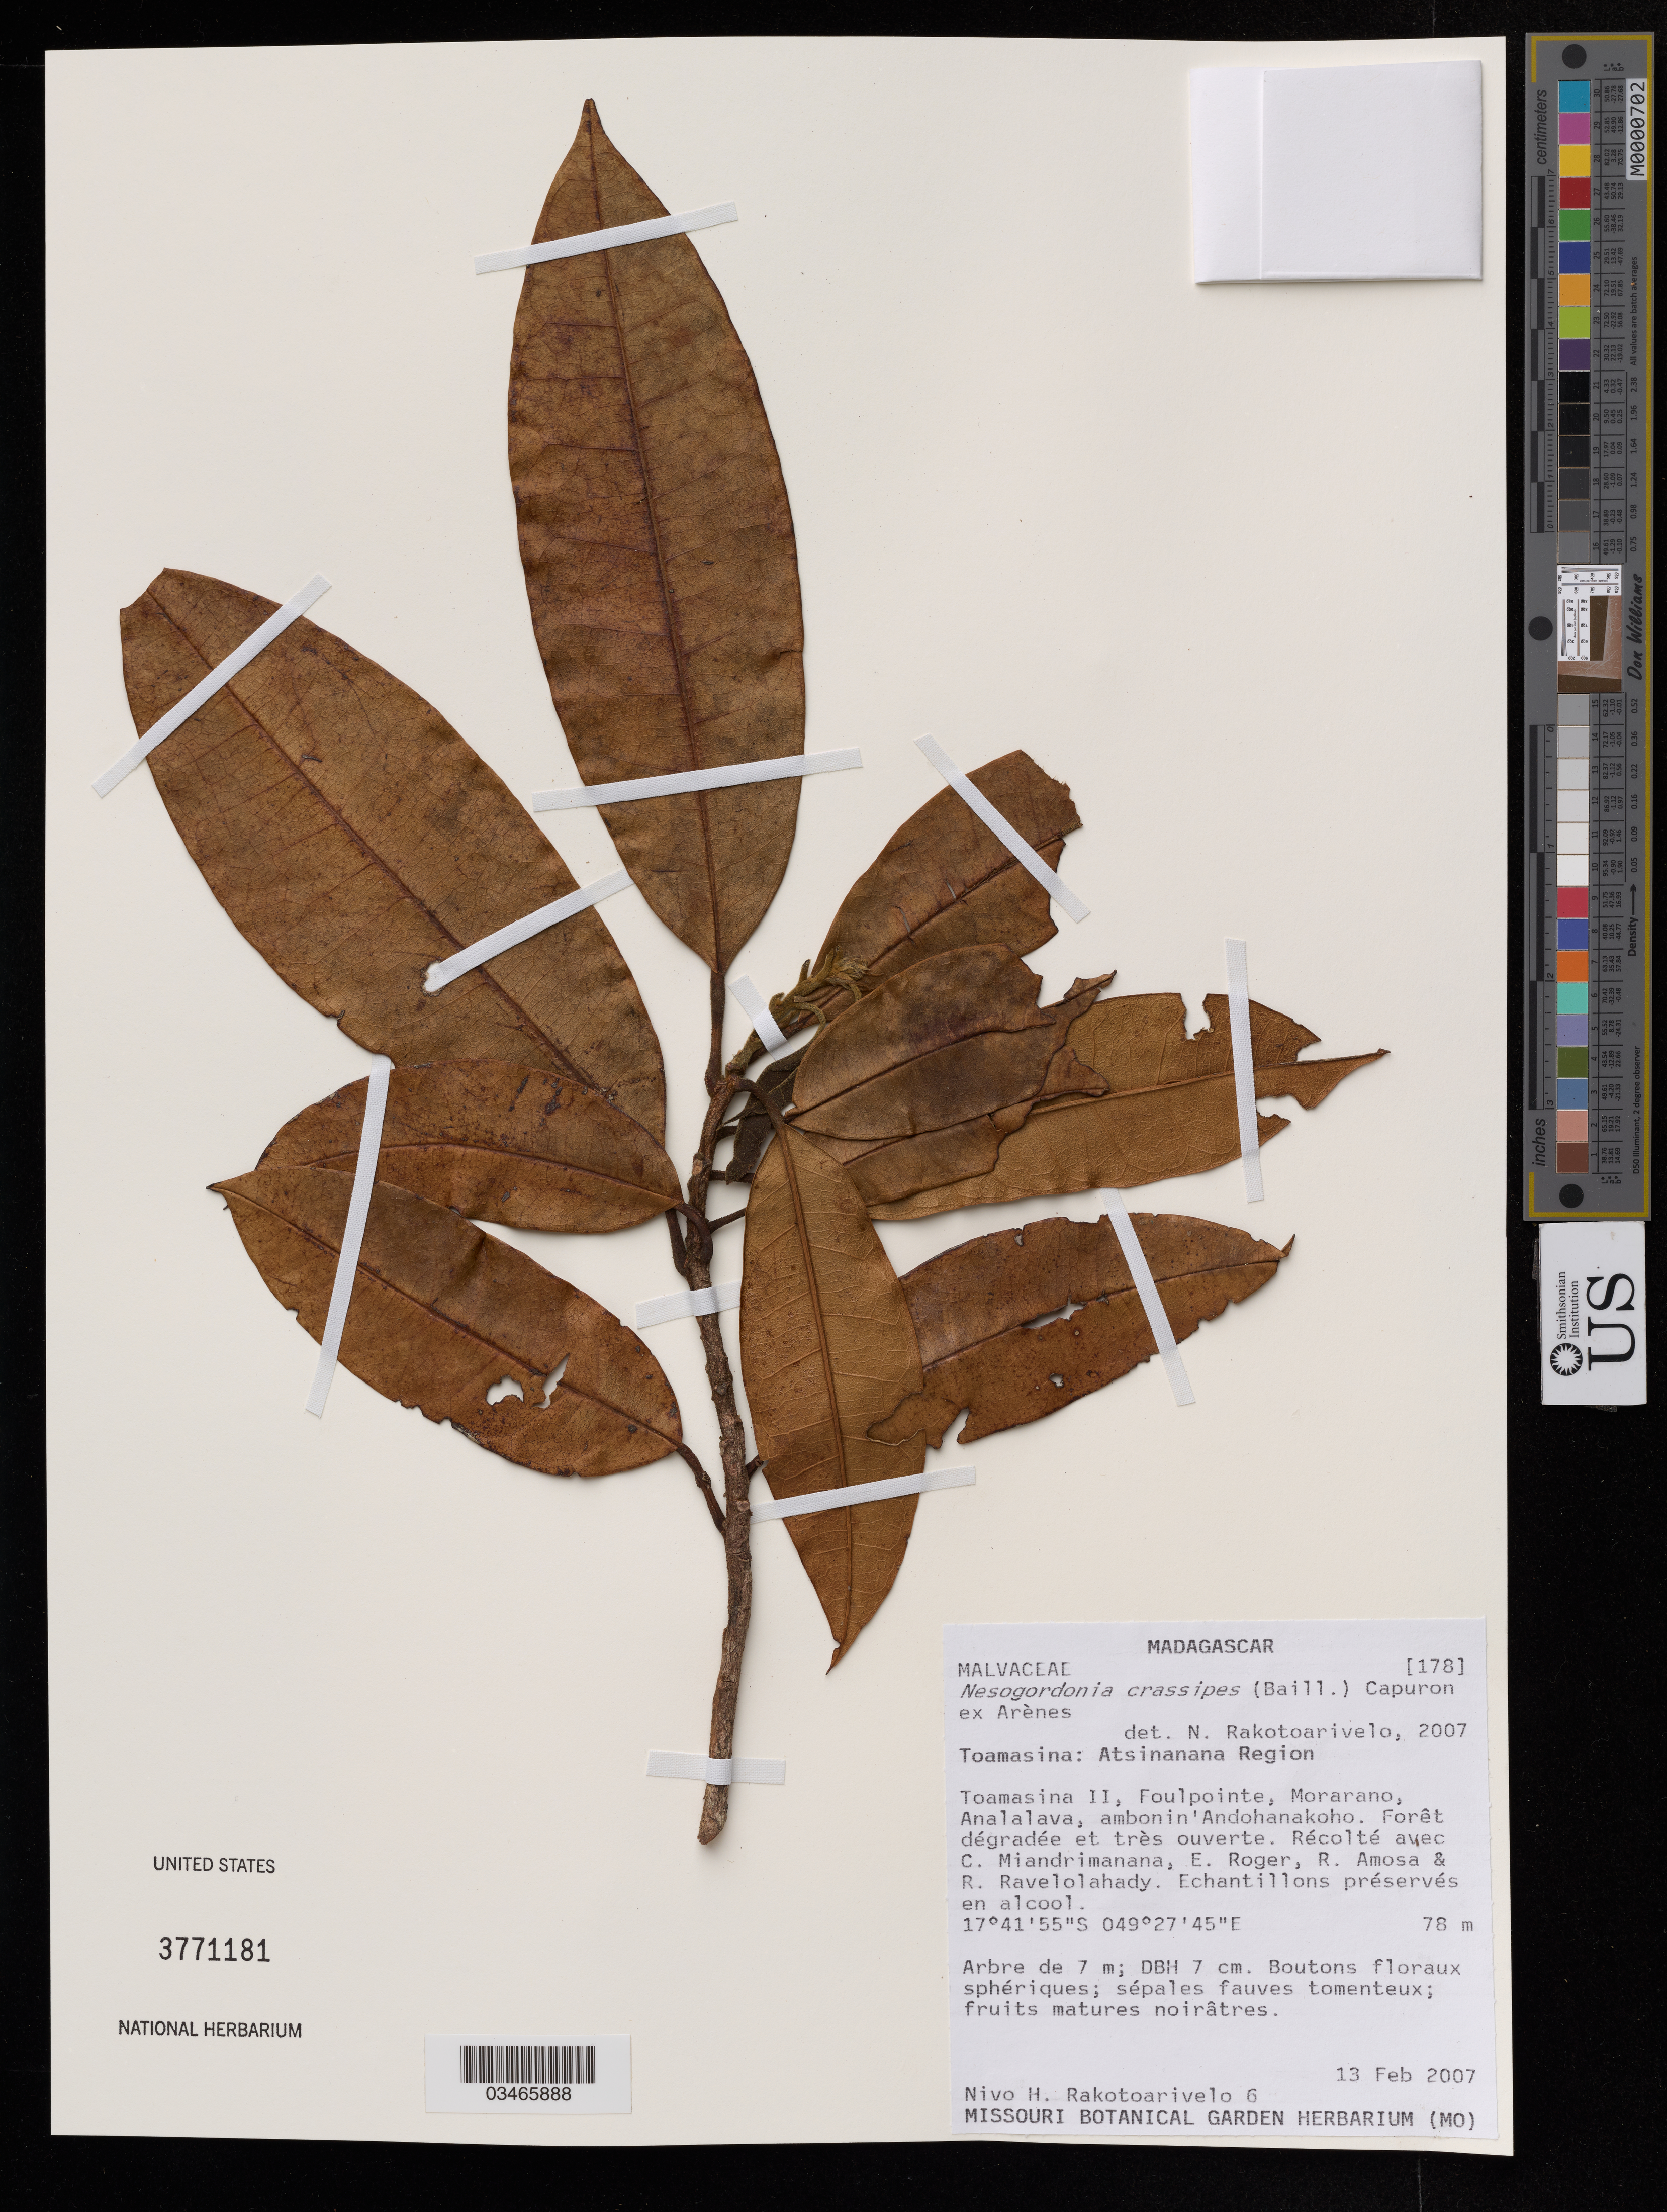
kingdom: Plantae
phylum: Tracheophyta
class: Magnoliopsida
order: Malvales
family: Malvaceae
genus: Nesogordonia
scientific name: Nesogordonia crassipes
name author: (Baill.) Capuron ex Arènes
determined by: Rakotoarivelo, N.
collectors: N. Rakotoarivelo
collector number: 6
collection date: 2007-02-13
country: Madagascar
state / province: Atsinanana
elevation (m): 78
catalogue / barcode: US 3771181